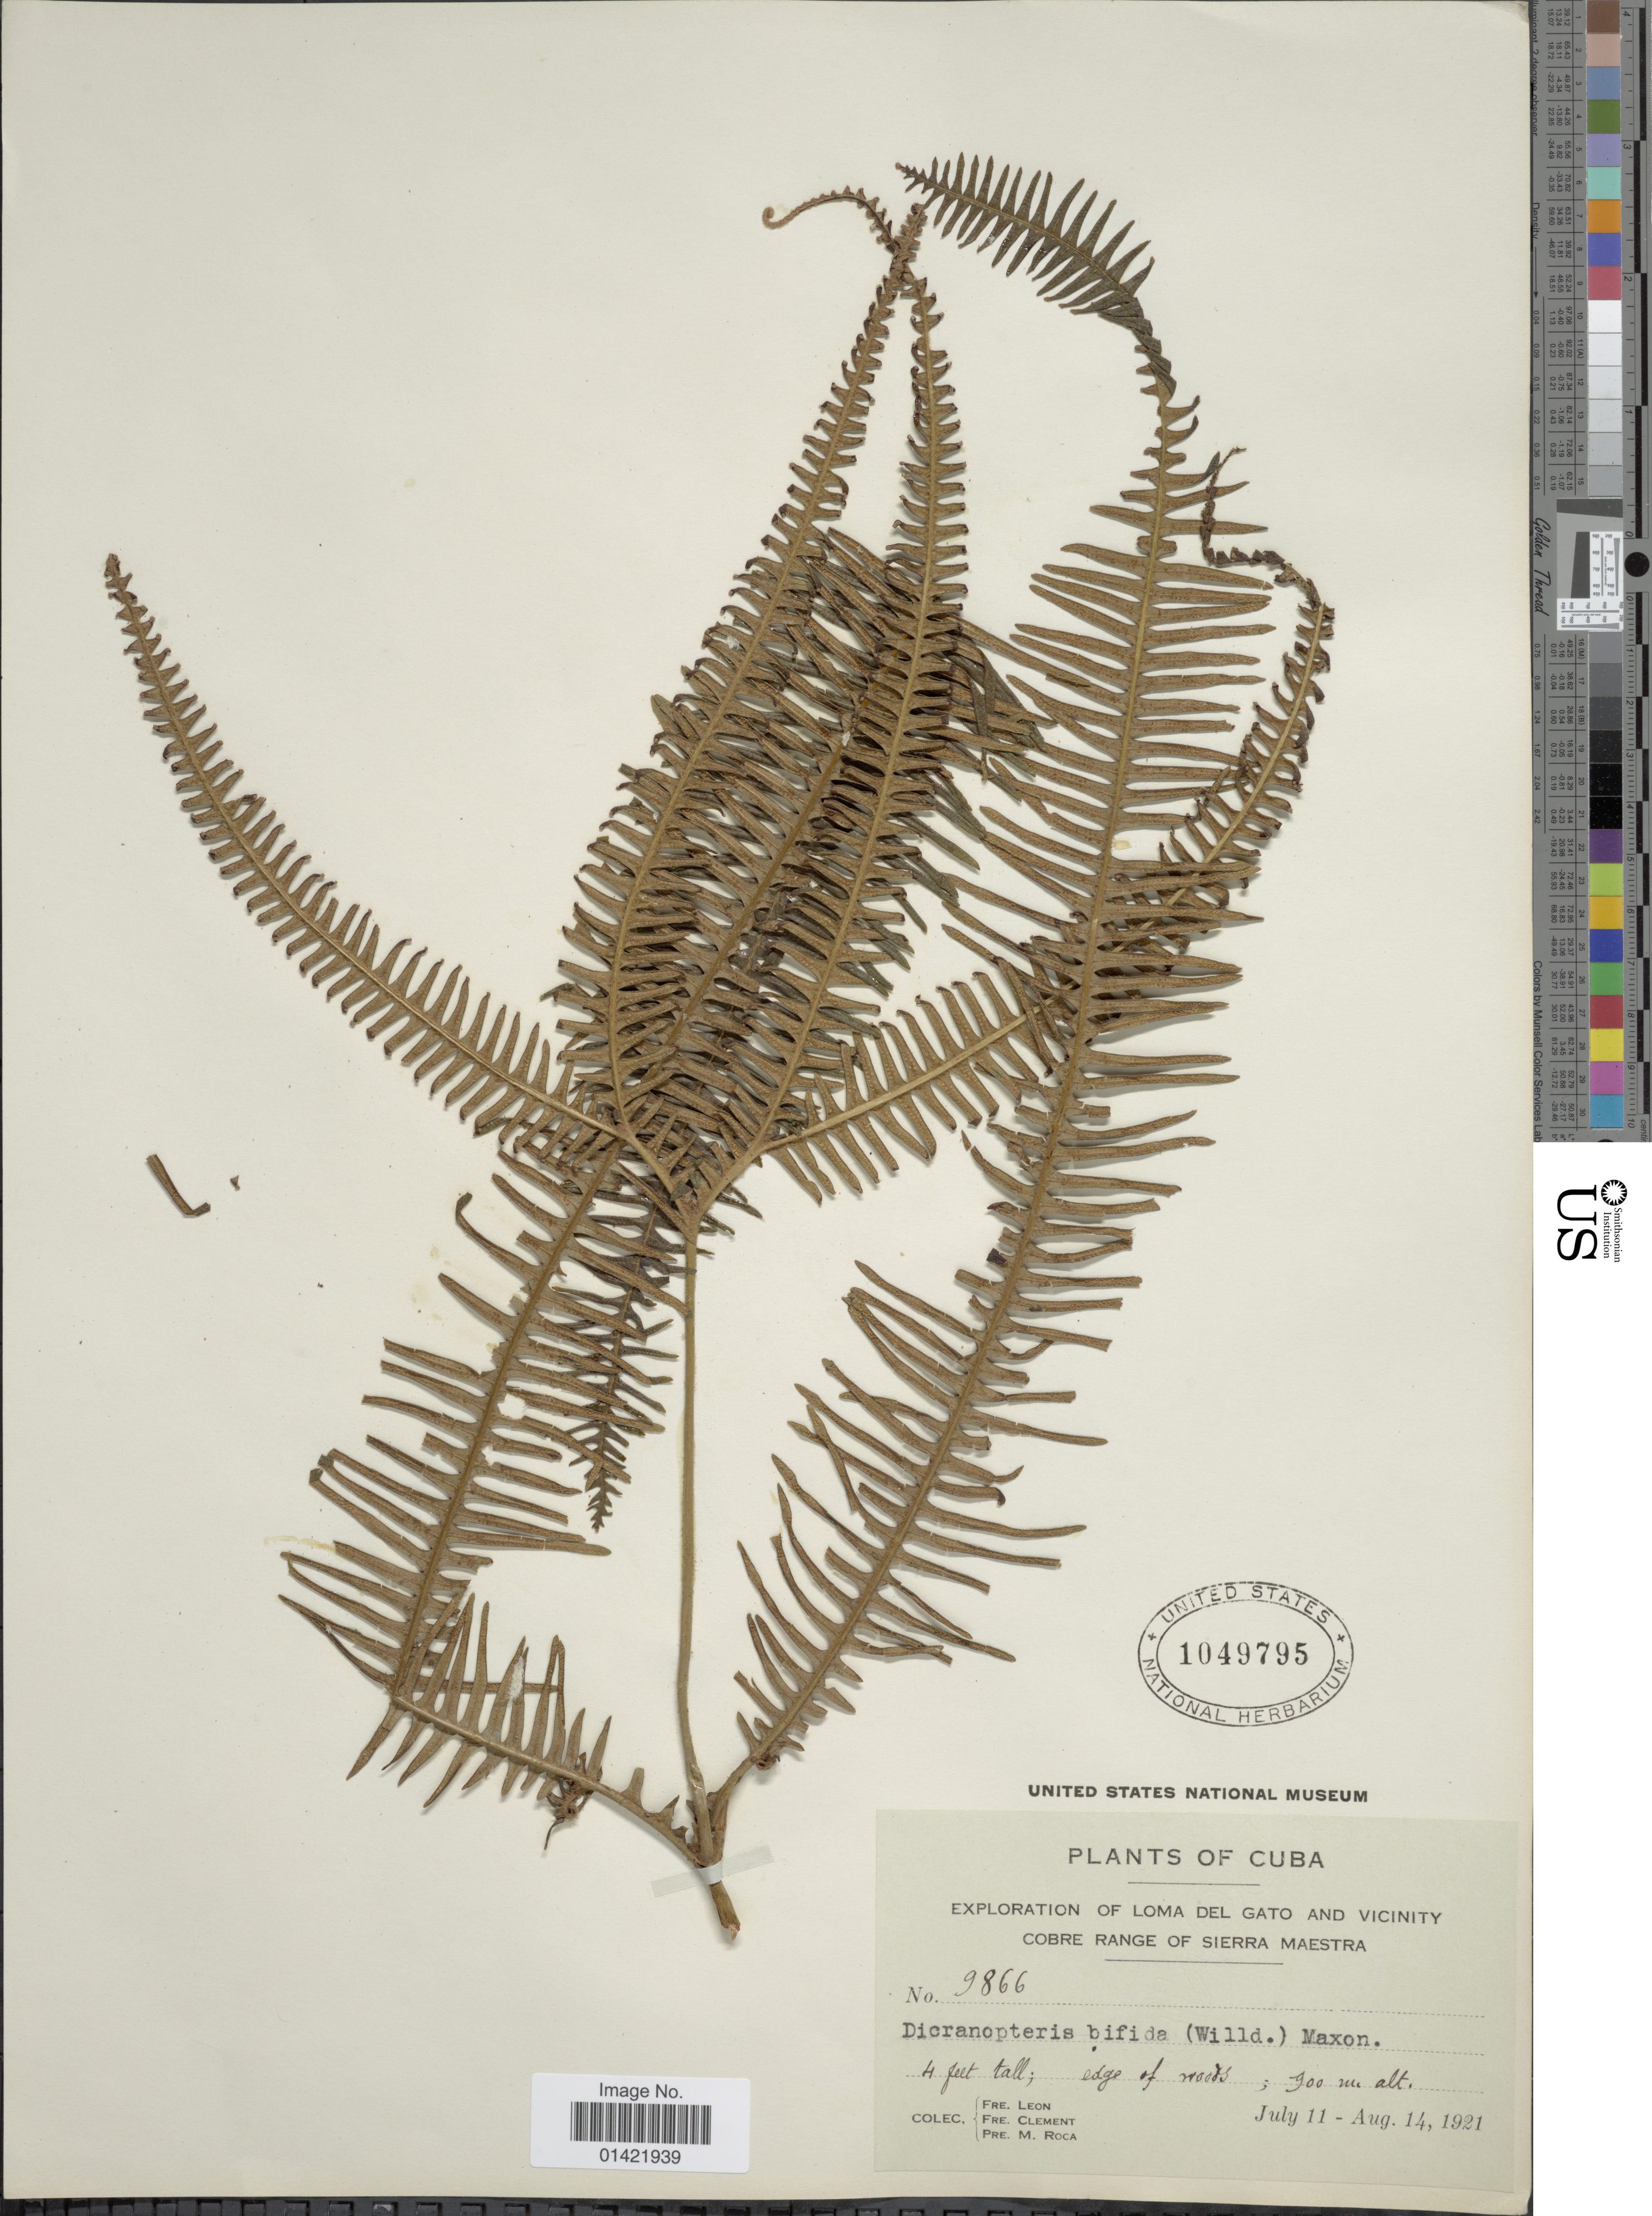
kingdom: Plantae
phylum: Tracheophyta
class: Polypodiopsida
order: Gleicheniales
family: Gleicheniaceae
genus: Sticherus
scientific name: Sticherus bifidus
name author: (Willd.) Ching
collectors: F. Leon, B. Clement & M. Roca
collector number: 9866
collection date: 1921-07-11/1921-08-14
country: Cuba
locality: Exploration of Loma del Gato and vicinity Cobre Range of Sierra Maestra.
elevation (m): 900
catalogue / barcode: US 1049795